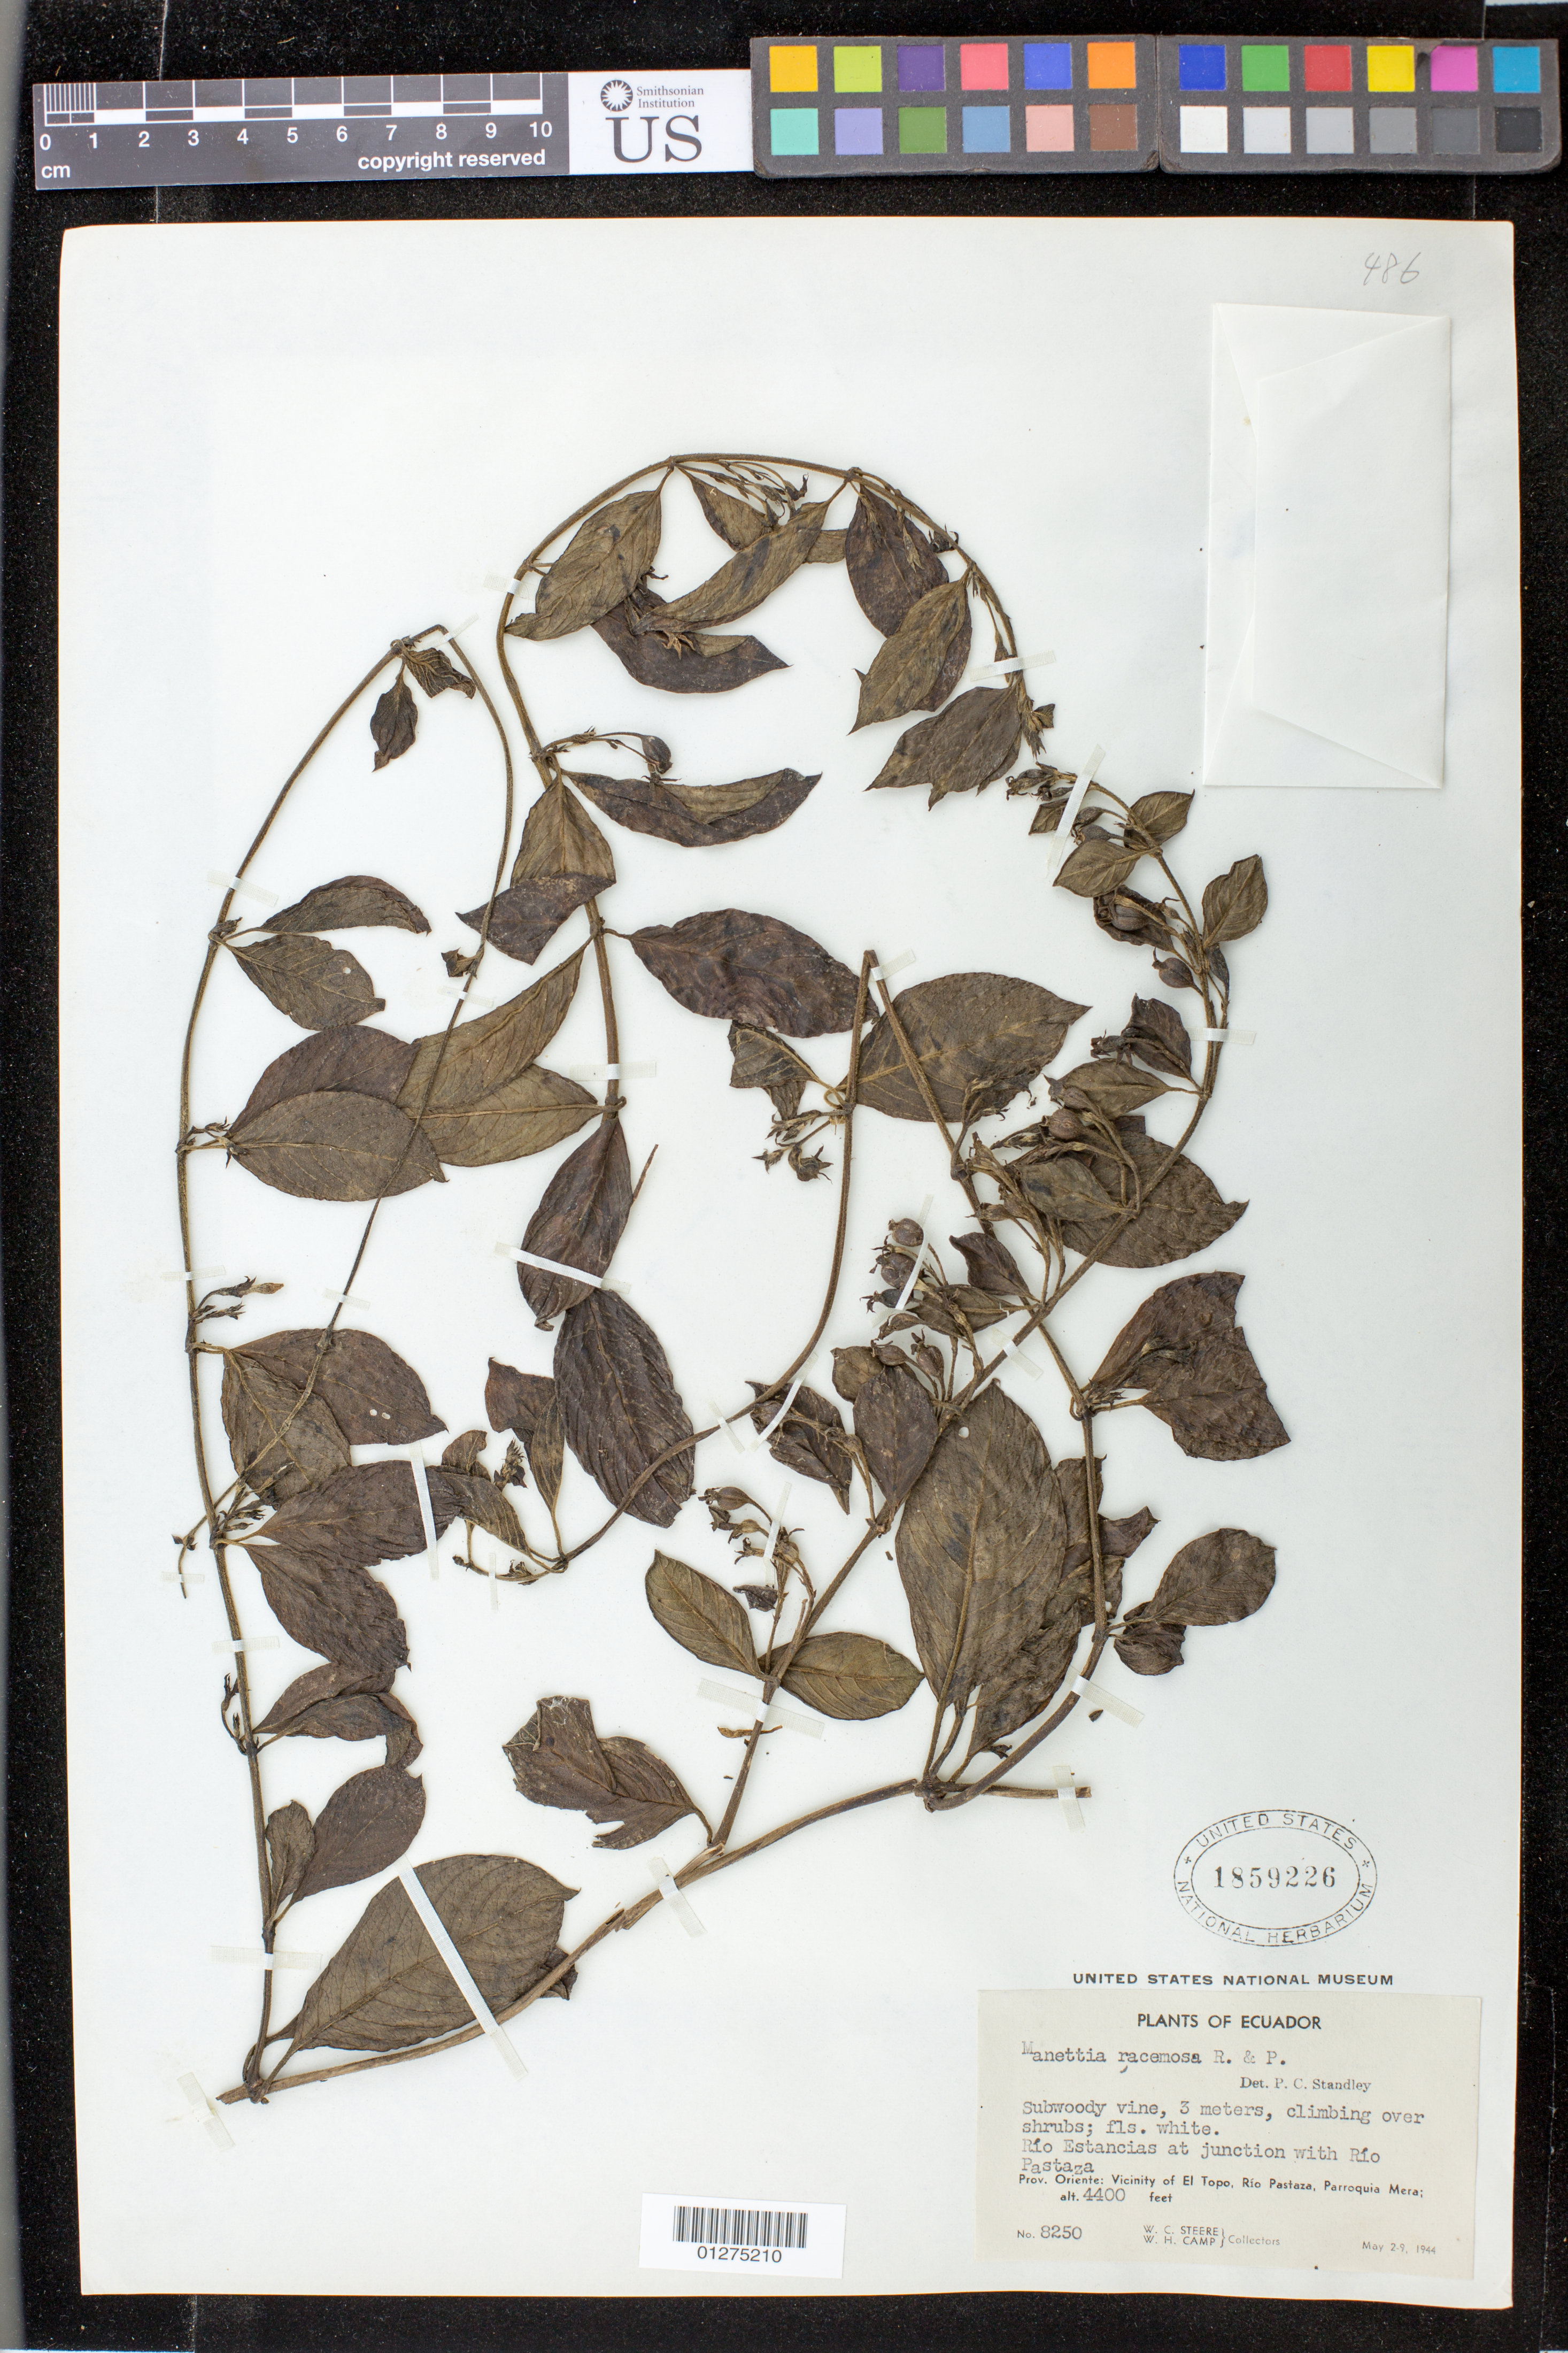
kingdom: Plantae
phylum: Tracheophyta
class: Magnoliopsida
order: Gentianales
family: Rubiaceae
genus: Manettia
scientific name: Manettia racemosa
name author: Ruiz & Pav.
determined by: Standley, Paul C.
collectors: W. C. Steere & W. H. Camp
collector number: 8250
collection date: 1944-05-02/1944-05-09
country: Ecuador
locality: Prov. Oriente: Vicinity of El Topo, Ri Pastaza, Parroquia Mera, Rio Estancias at junction with Rio Pastaza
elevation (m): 1341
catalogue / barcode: US 1859226